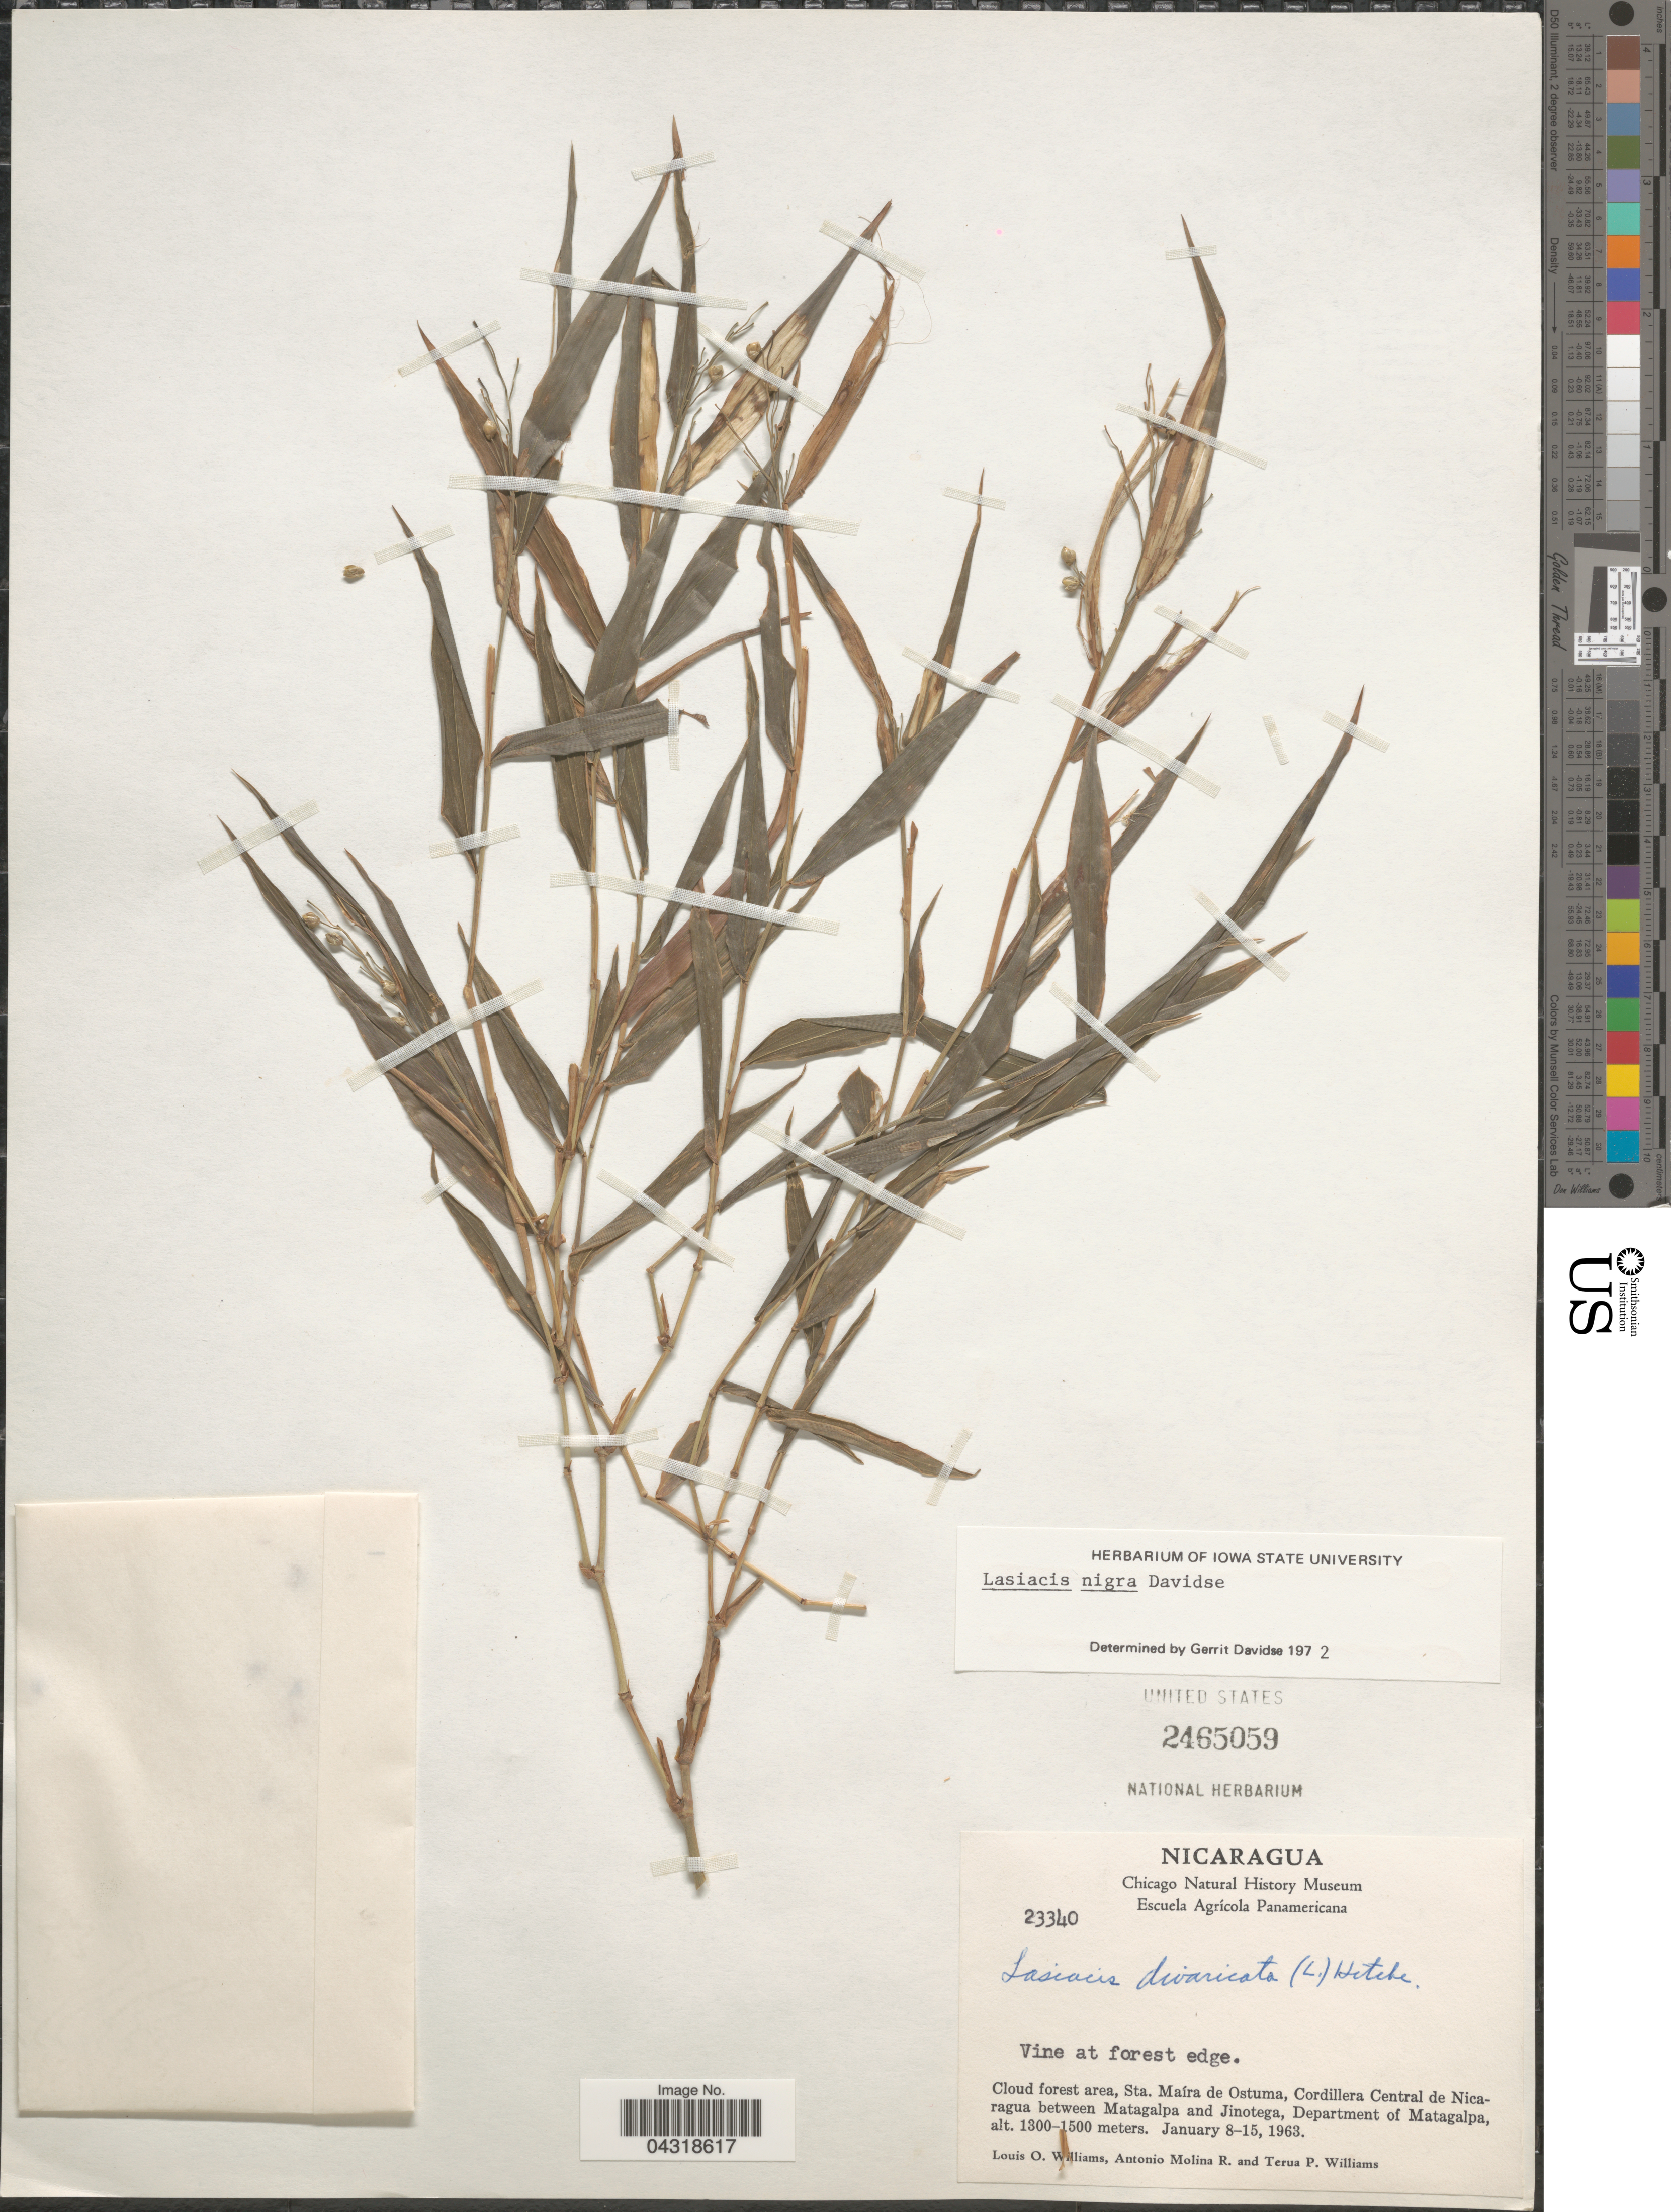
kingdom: Plantae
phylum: Tracheophyta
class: Liliopsida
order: Poales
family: Poaceae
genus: Lasiacis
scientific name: Lasiacis nigra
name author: Davidse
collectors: L. O. Williams, A. Molina R. & T. Williams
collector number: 23340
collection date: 1963-01-08/1963-01-15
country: Nicaragua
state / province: Matagalpa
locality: Cloud forest area, Sta. Maíra de Ostuma, Cordillera Central de Nicaragua between Matagalpa and Jinotega, Department of Matagalpa.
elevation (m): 1300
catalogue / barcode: US 2465059